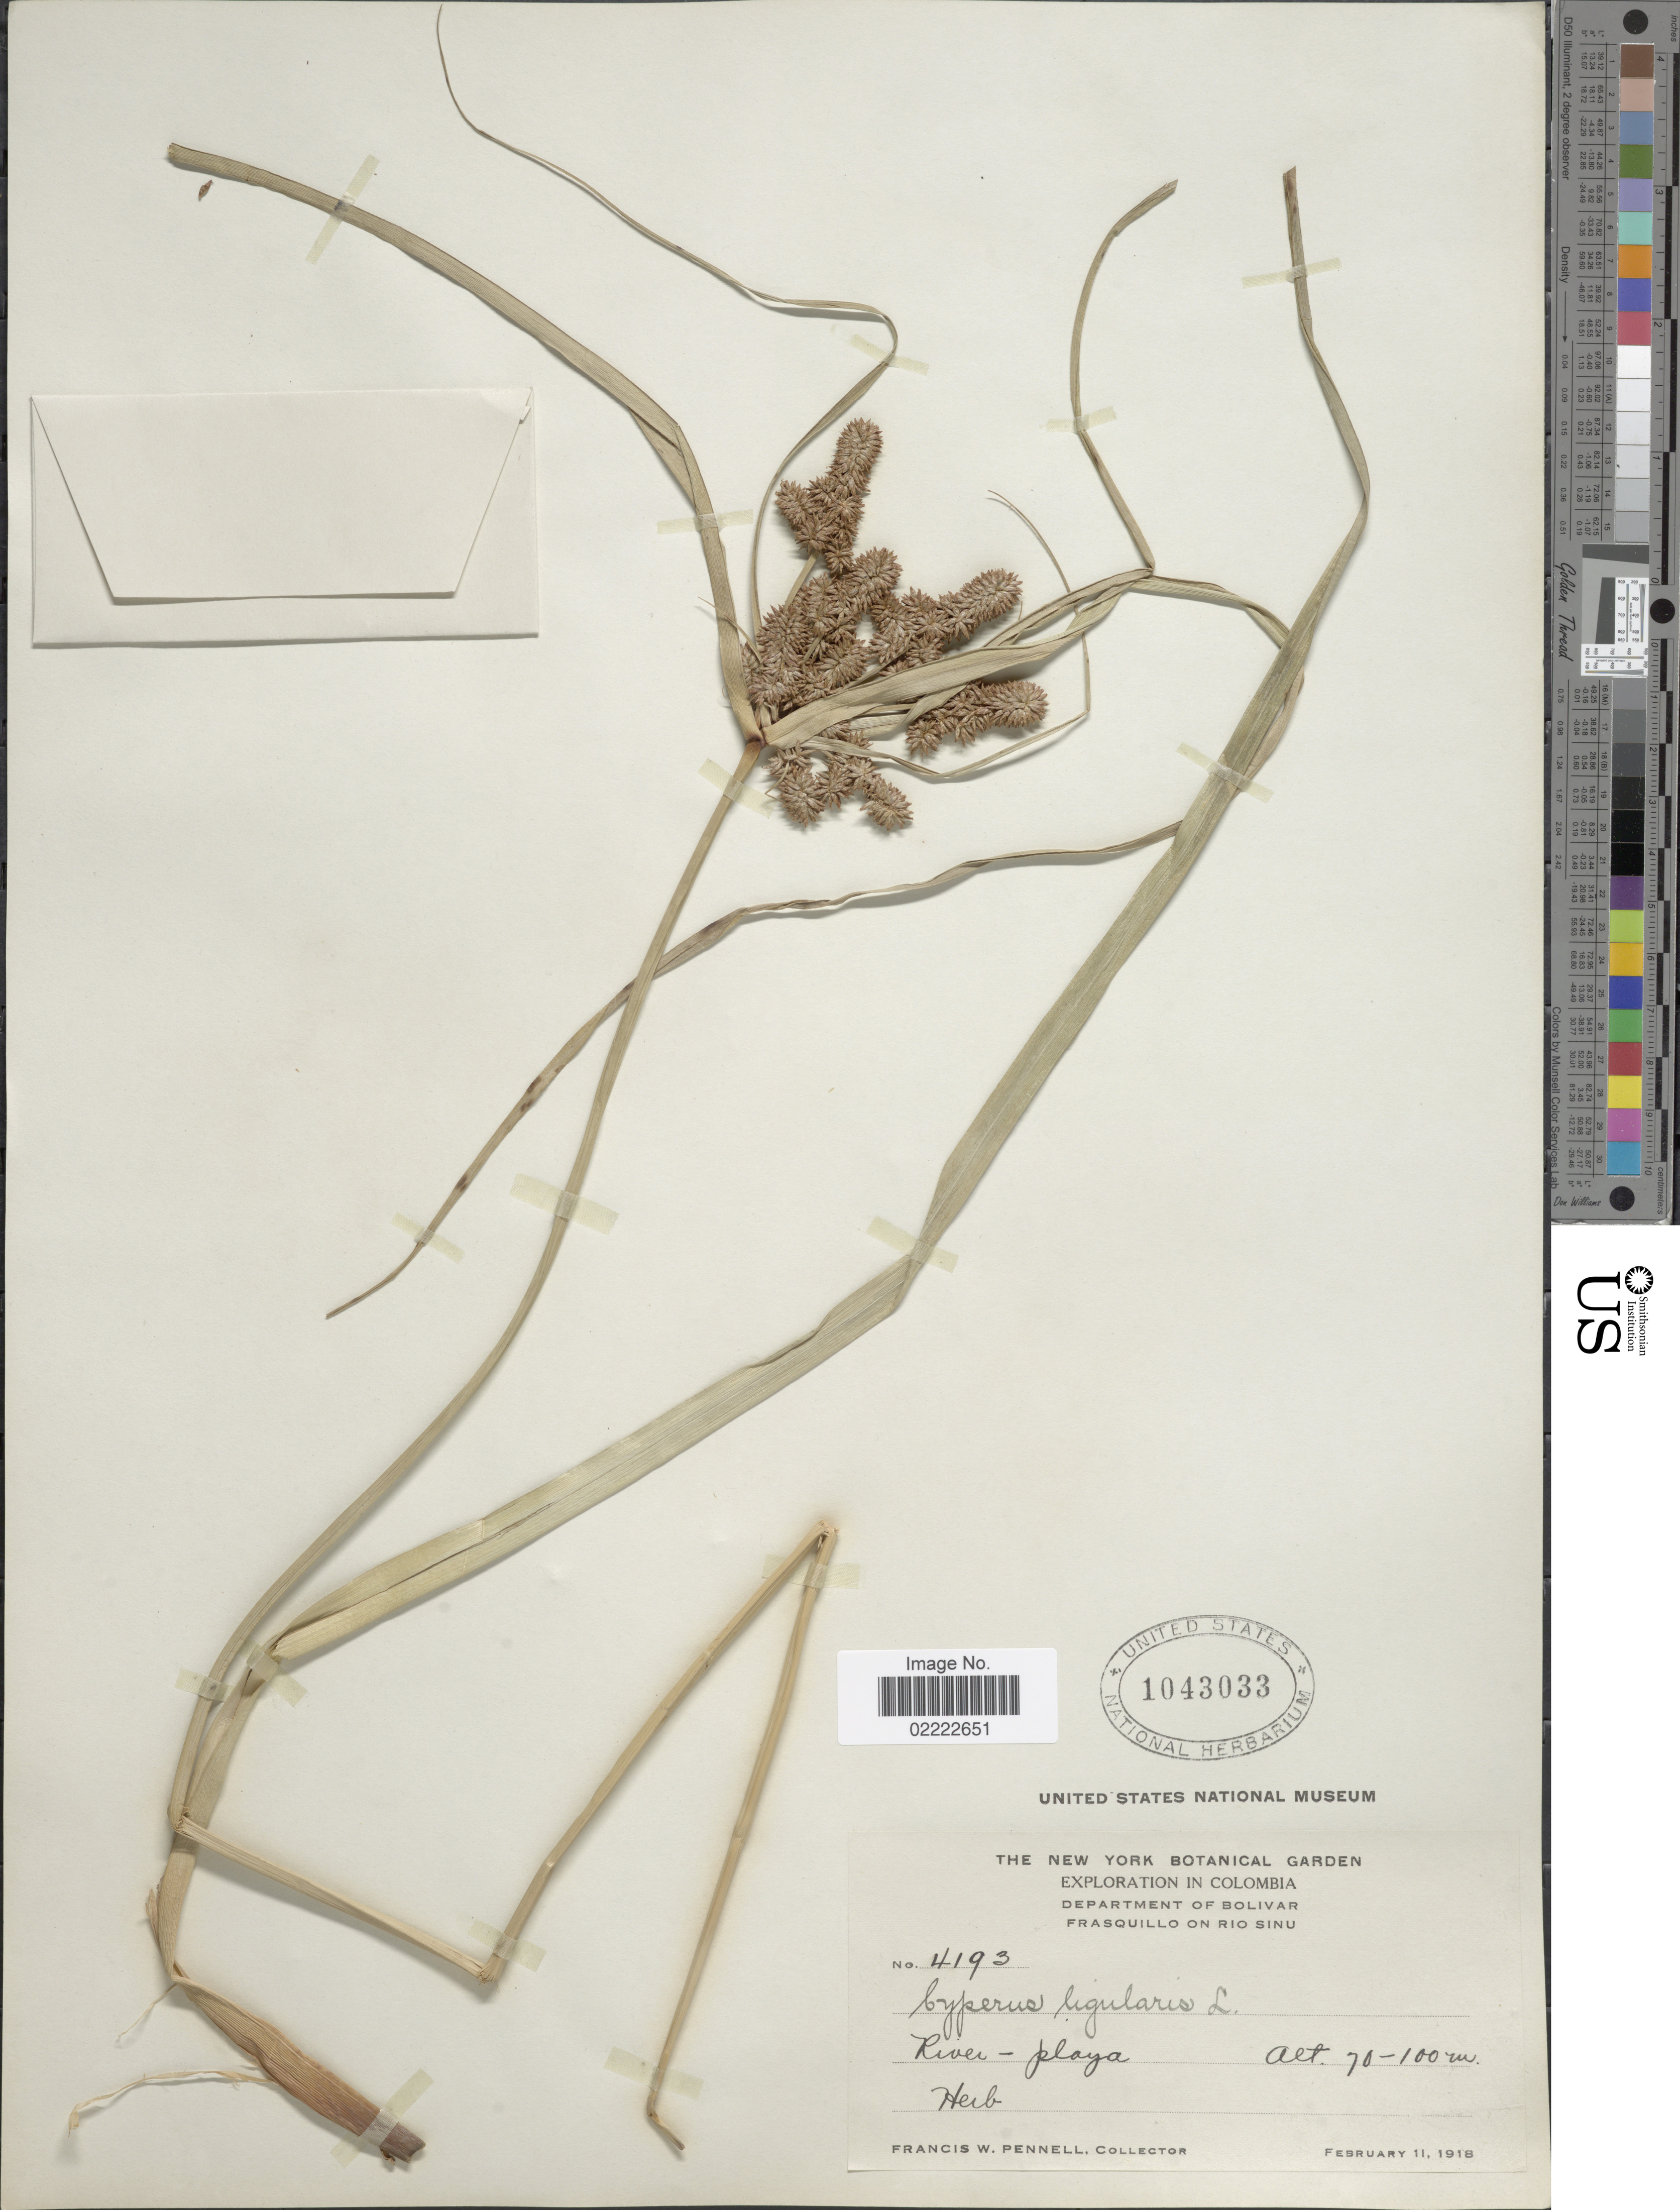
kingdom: Plantae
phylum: Tracheophyta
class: Liliopsida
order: Poales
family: Cyperaceae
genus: Cyperus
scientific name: Cyperus ligularis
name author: L.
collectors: F. W. Pennell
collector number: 4193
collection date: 1918-02-11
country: Colombia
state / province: Bolívar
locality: Frasquillo on Rio Sinu, River-playa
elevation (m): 70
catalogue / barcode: US 1043033